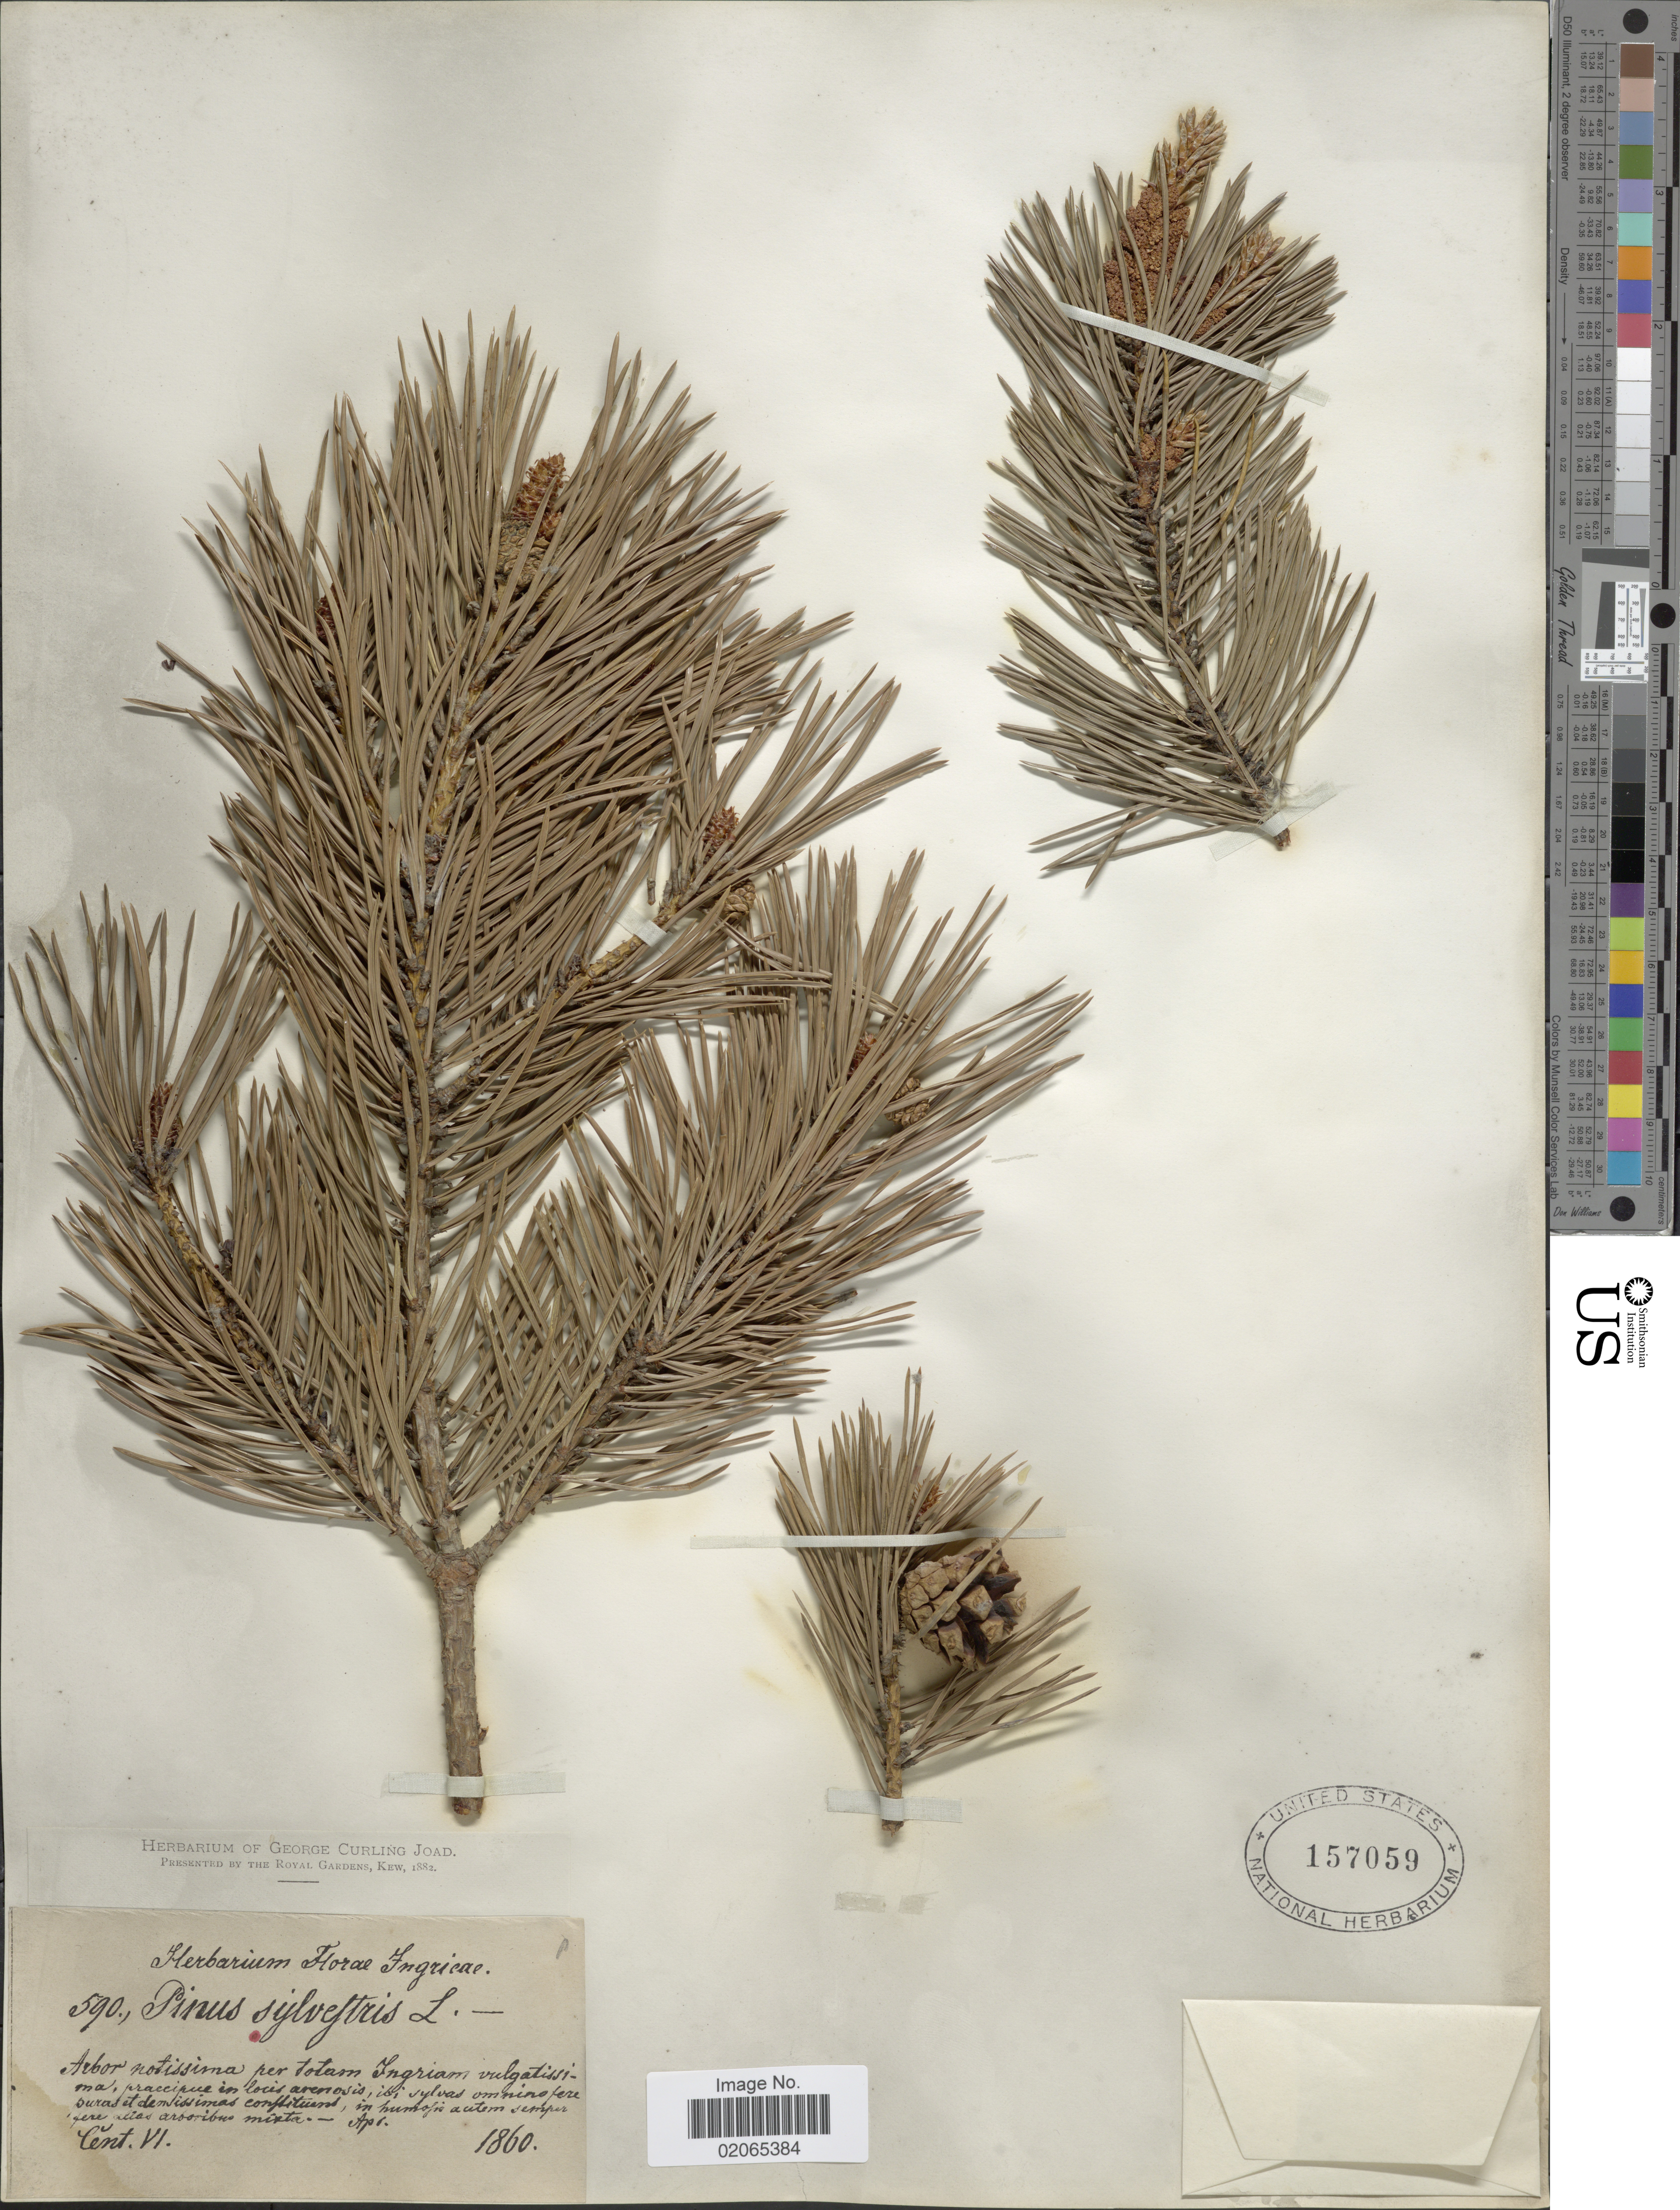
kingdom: Plantae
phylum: Tracheophyta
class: Pinopsida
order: Pinales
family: Pinaceae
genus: Pinus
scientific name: Pinus sylvestris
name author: L.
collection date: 1860-04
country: Russian Federation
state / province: Leningrad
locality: Florae Ingricae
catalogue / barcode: US 157059